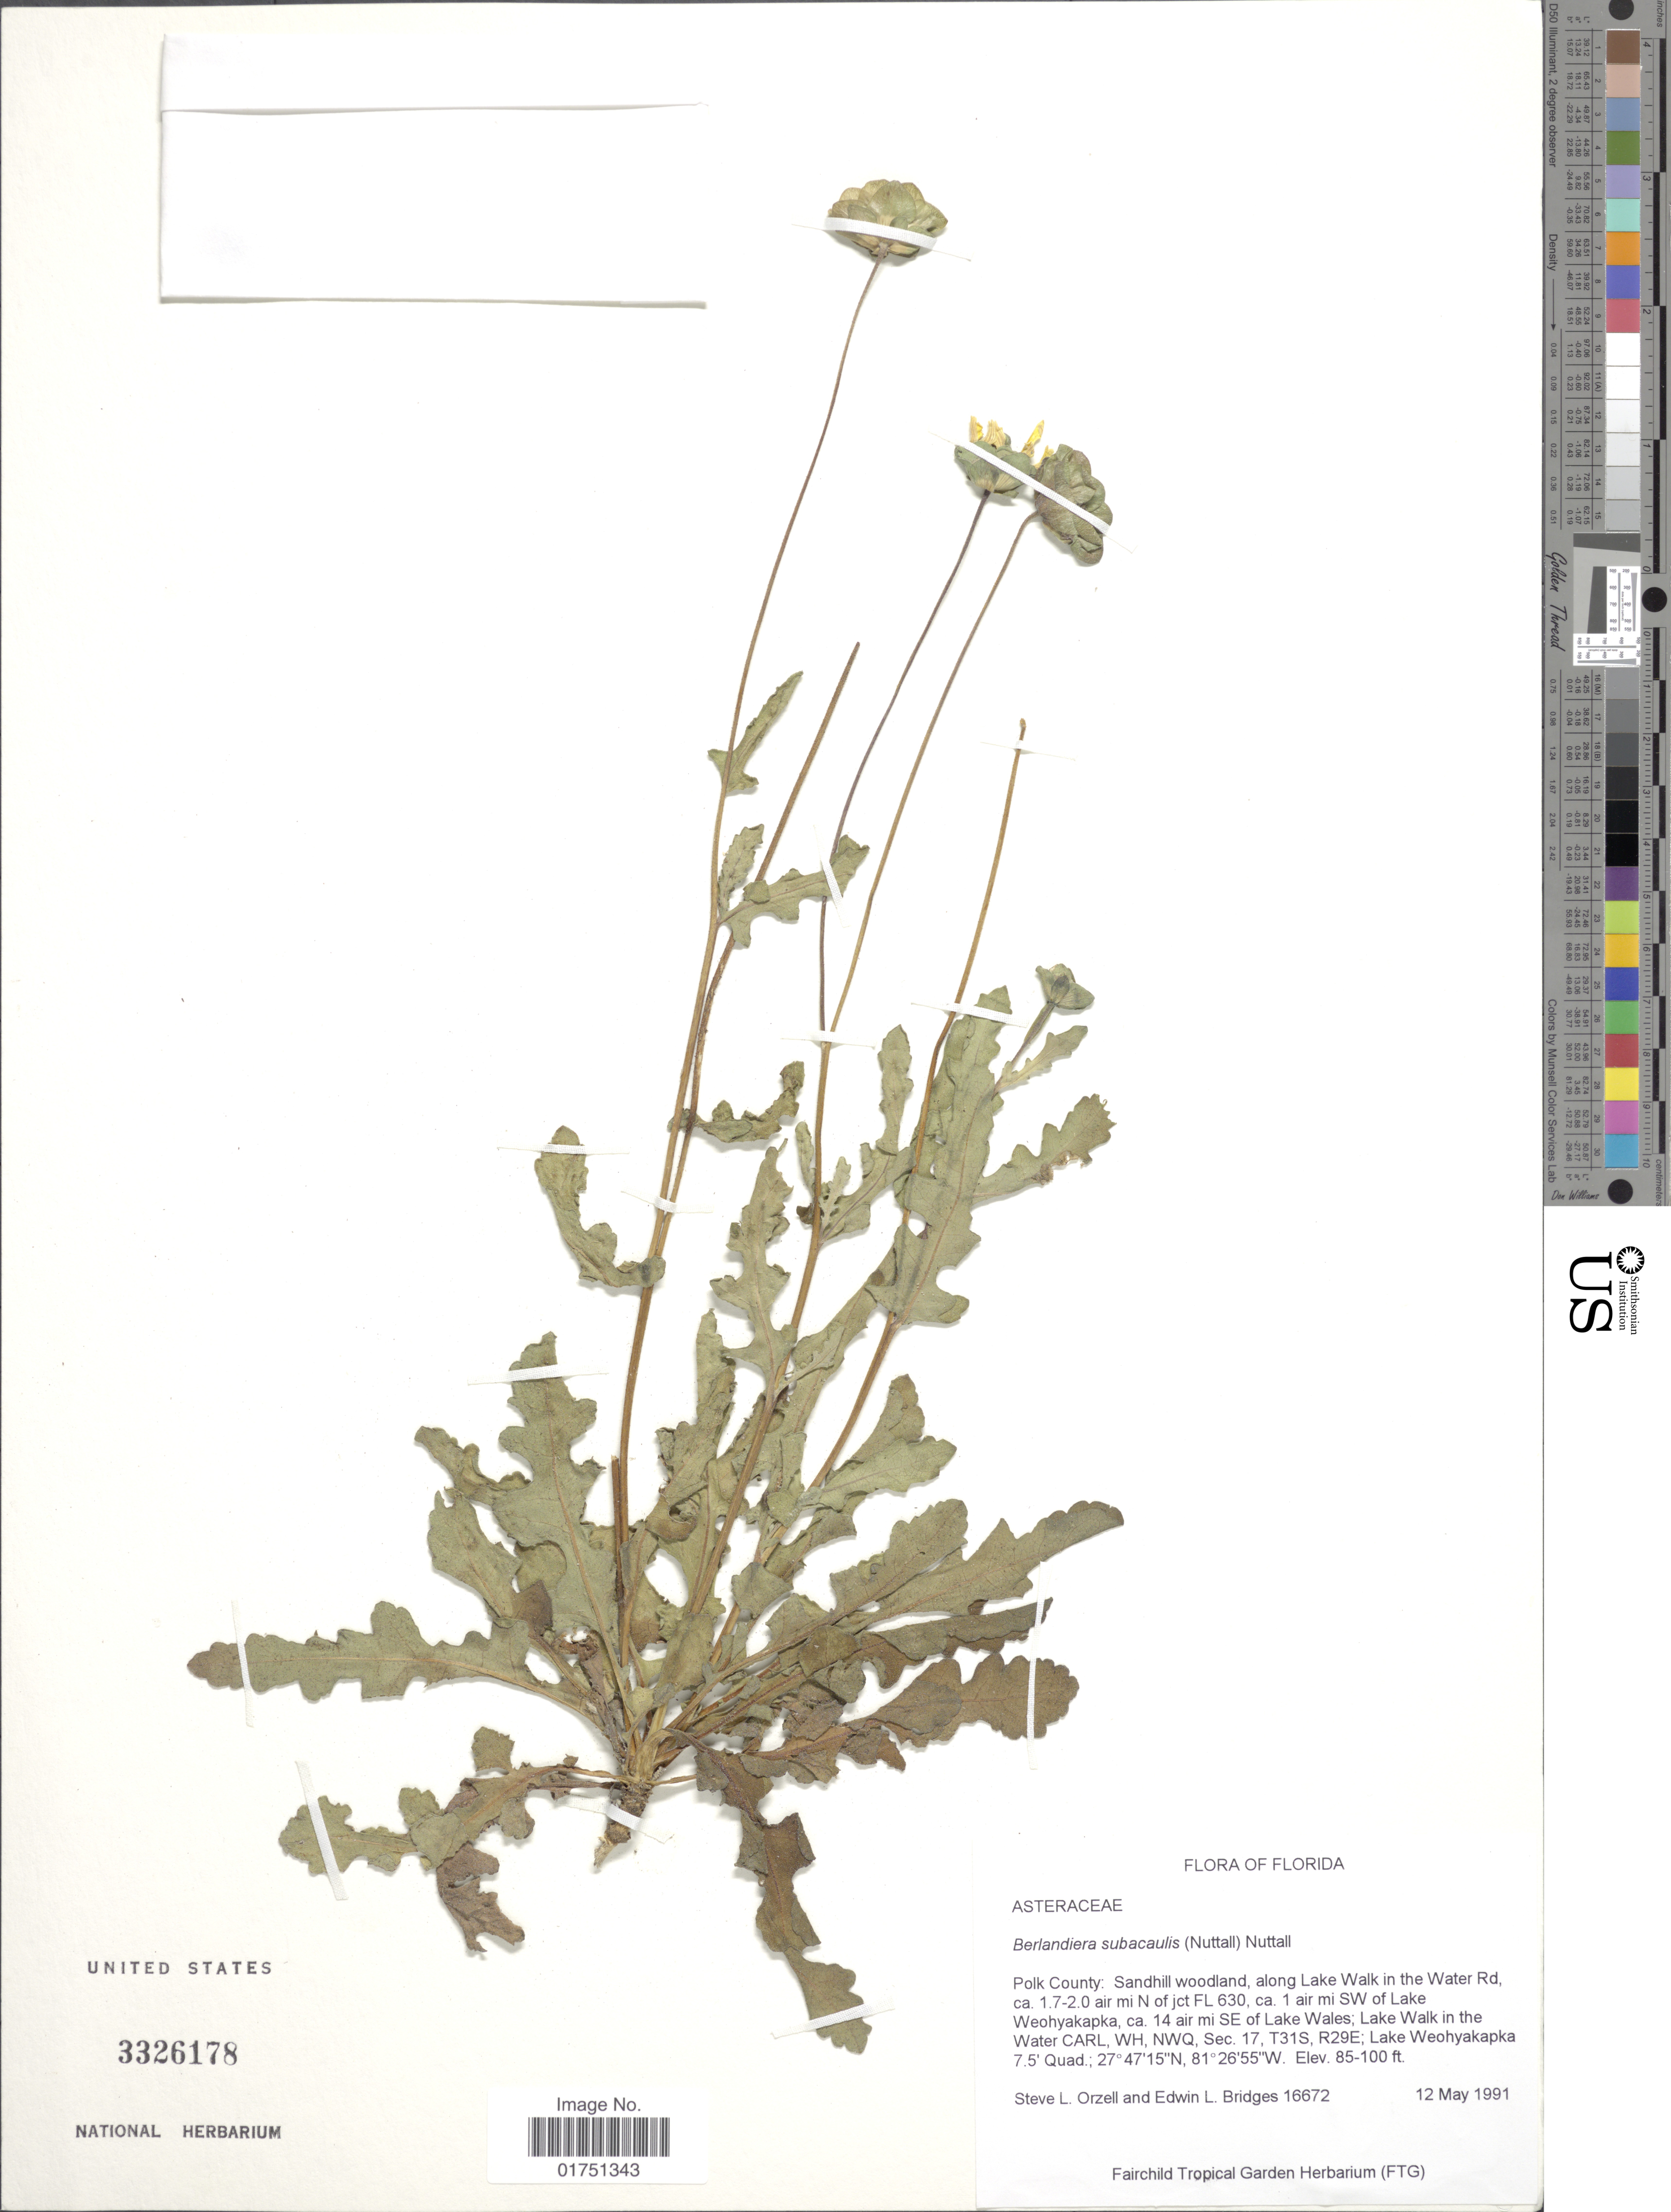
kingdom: Plantae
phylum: Tracheophyta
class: Magnoliopsida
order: Asterales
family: Asteraceae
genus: Berlandiera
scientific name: Berlandiera subacaulis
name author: Nutt.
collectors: S. Orzell & E. Bridges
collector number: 16672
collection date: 1991-05-12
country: United States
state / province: Florida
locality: Polk County: Sandhill woodland, along Lake Walk in the Water Rd, ca. 1.7-2.0 air mi N of jct FL 630, ca. 1 air mi SW of Lake Weohyakapka, ca. 14 air mi SE of Lake Wales; Lake Walk in the Water Carl, Wh, Nwq, Sec. 17, T31S, R29E; Lake Weohyakapka 7.5' Quad.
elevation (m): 26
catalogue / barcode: US 3326178